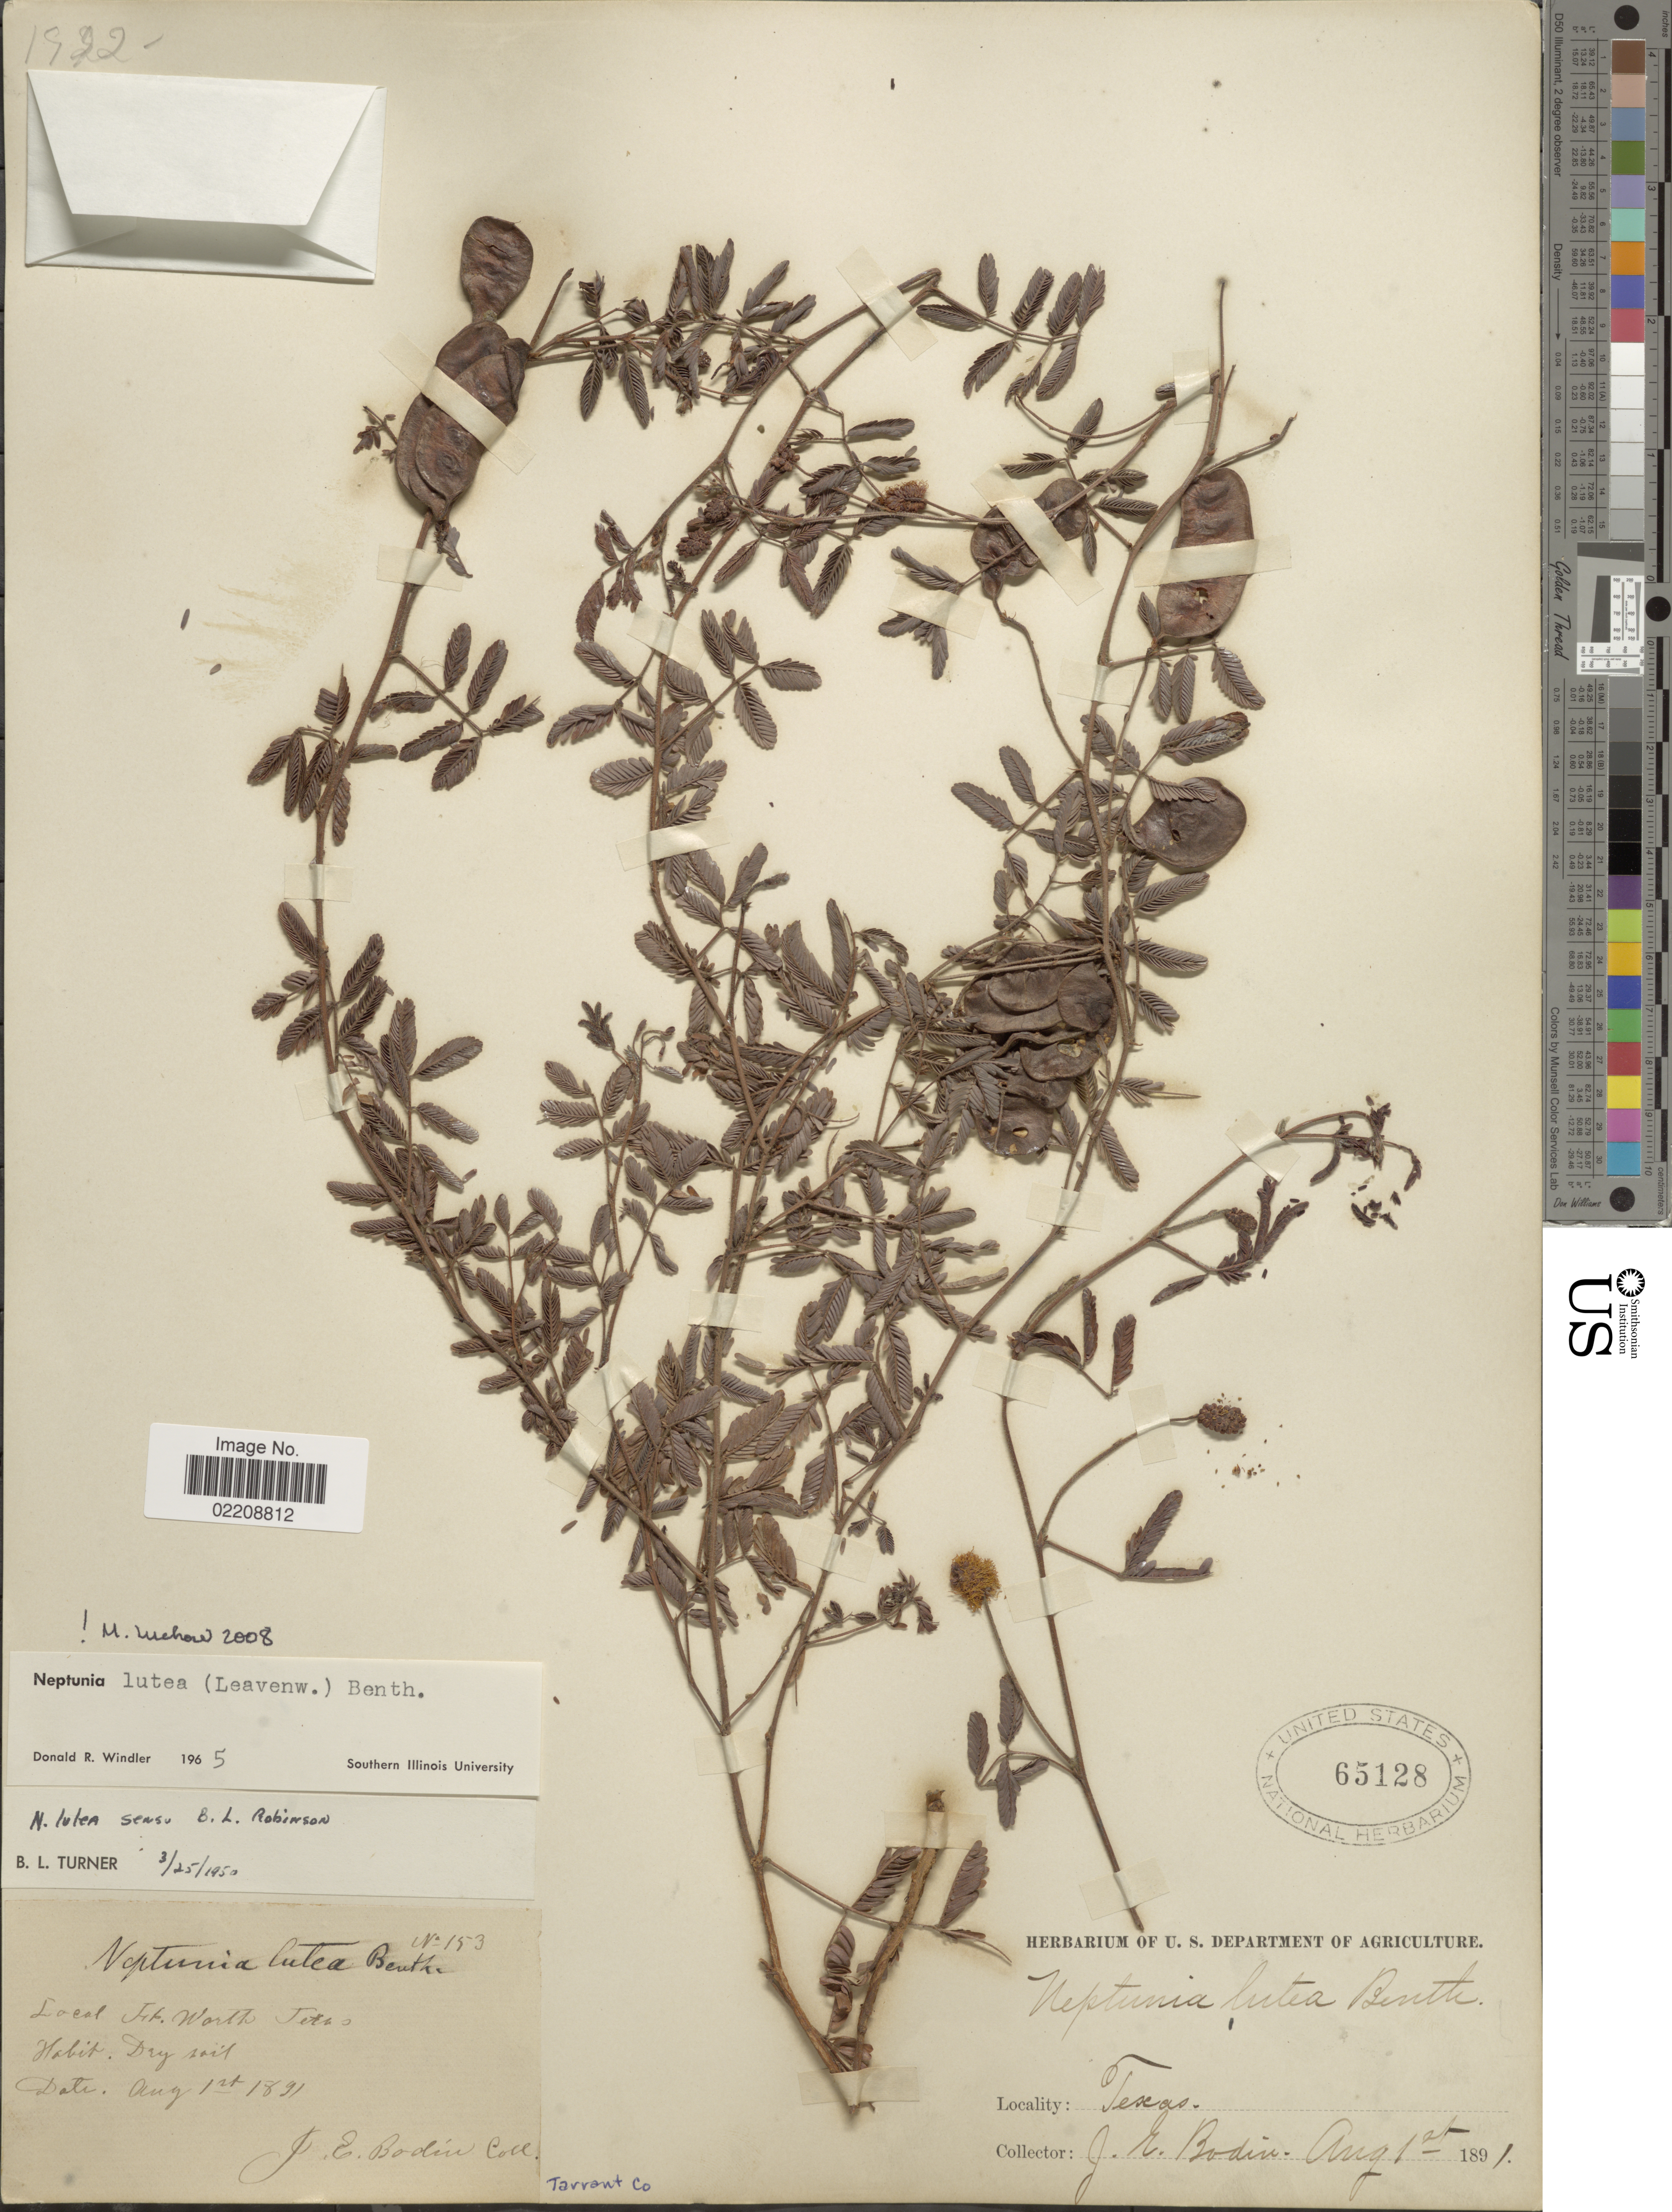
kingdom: Plantae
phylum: Tracheophyta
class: Magnoliopsida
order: Fabales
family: Fabaceae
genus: Neptunia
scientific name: Neptunia lutea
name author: (Leavenw.) Benth.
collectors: J. E. Bodin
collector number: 153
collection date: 1891-08-01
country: United States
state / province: Texas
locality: Frt. Worth, Tarrant Co.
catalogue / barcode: US 65128